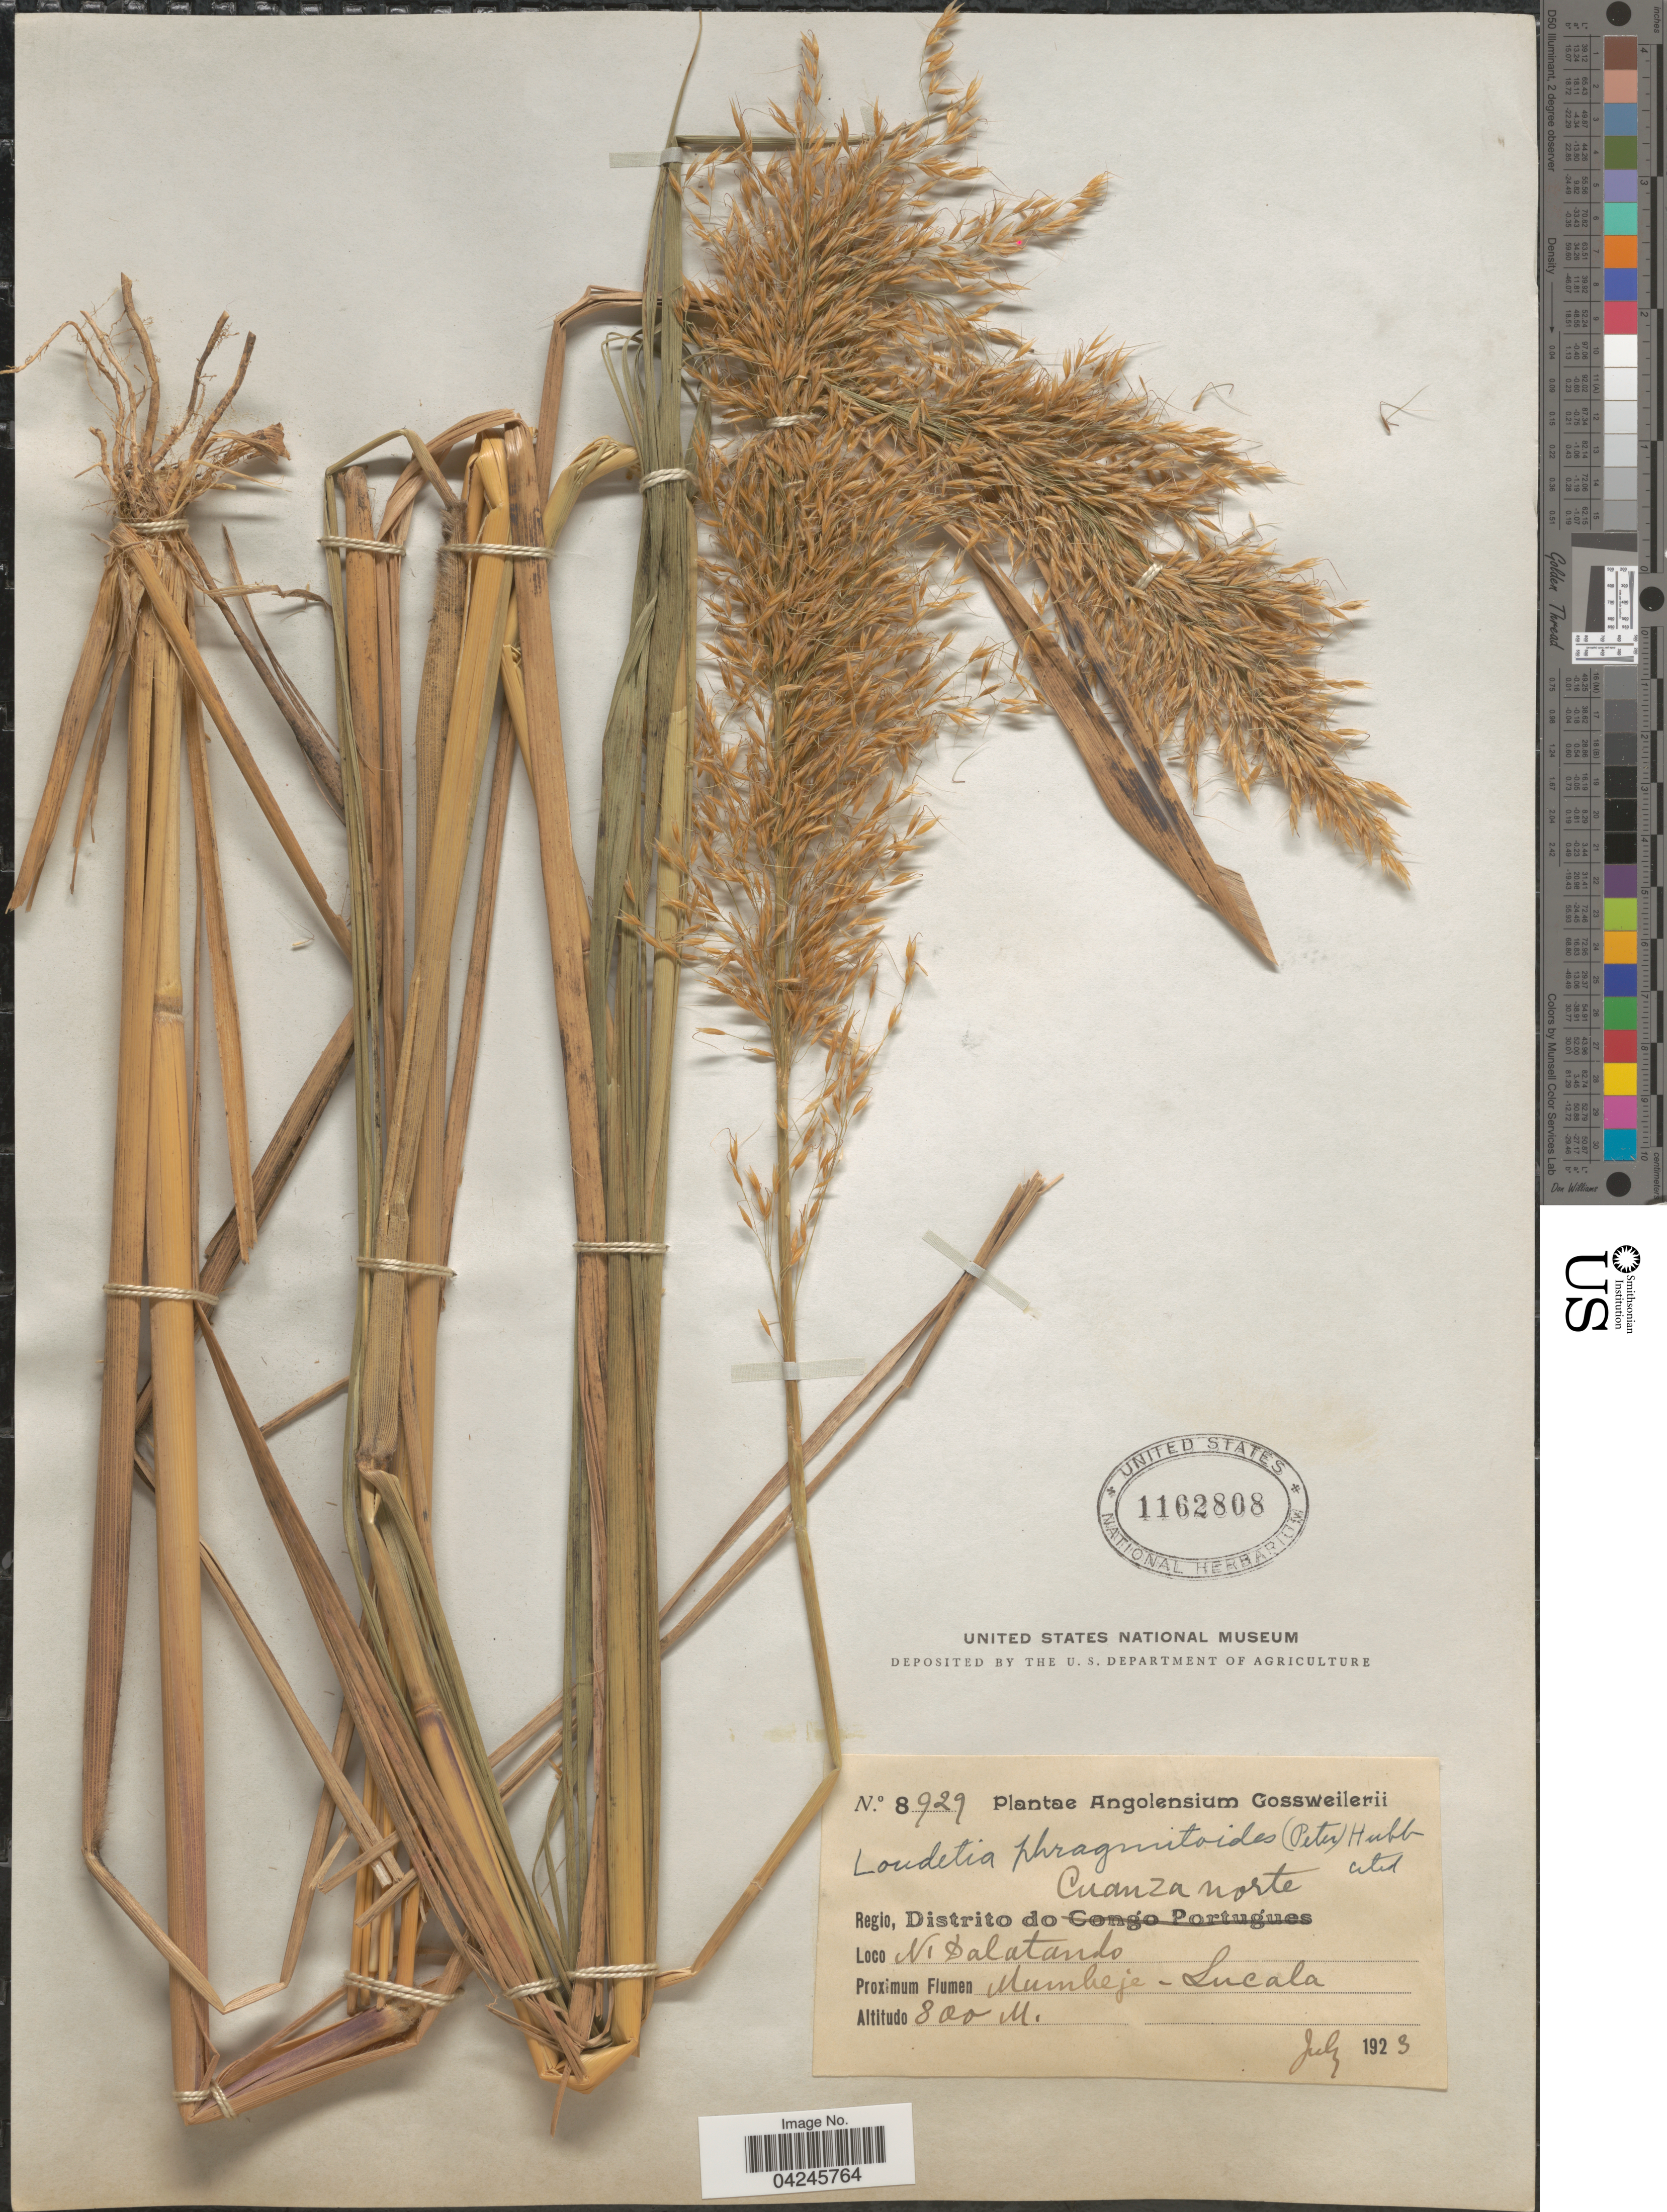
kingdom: Plantae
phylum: Tracheophyta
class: Liliopsida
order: Poales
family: Poaceae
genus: Loudetia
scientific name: Loudetia phragmitoides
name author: (Peter) C.E. Hubb.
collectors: -. Gossweiler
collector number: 8929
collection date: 1923-07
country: Angola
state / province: Cuanza Norte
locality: Regio, Distrito do Cuanza Norte. N. Dalatando. Proximum Flumem Mumheje - Lucala.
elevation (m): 800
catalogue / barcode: US 1162808